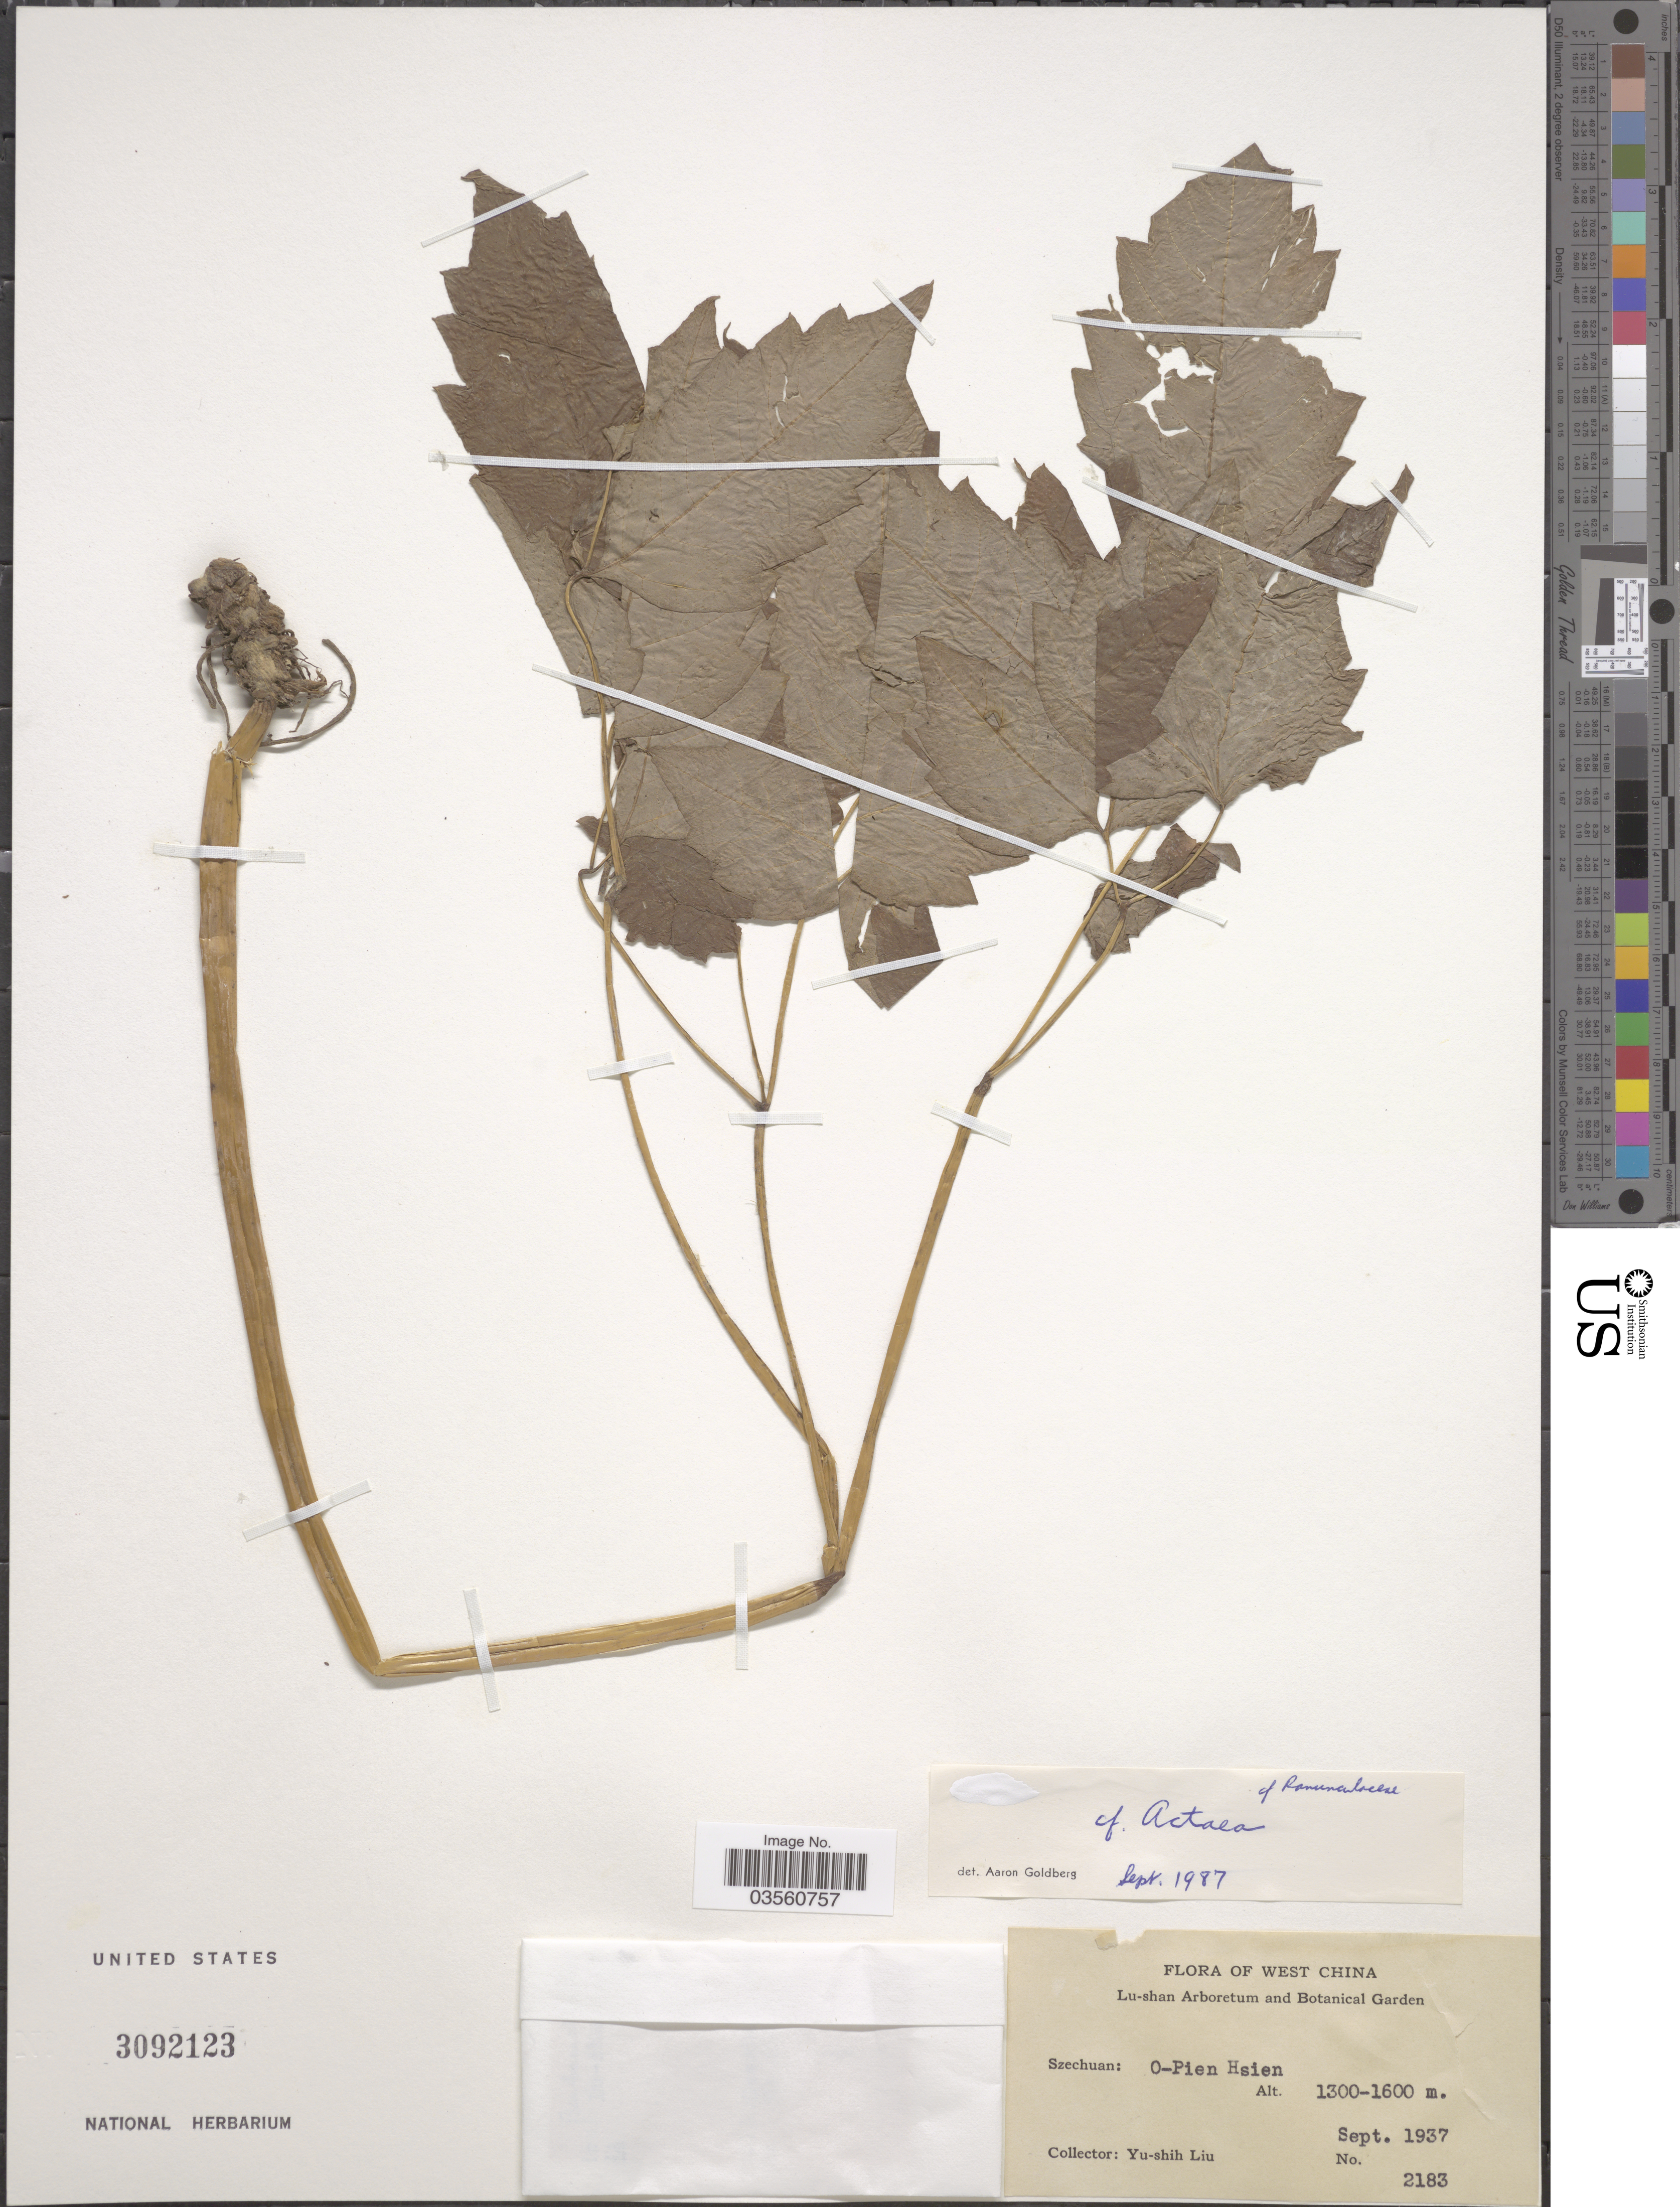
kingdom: Plantae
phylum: Tracheophyta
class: Magnoliopsida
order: Ranunculales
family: Ranunculaceae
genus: Actaea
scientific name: Actaea sp.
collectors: Y.-S. Liu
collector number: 2183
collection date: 1937-09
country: China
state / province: Sichuan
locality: West China, Szechuan: O-Pien Hsien.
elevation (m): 1300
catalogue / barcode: US 3092123